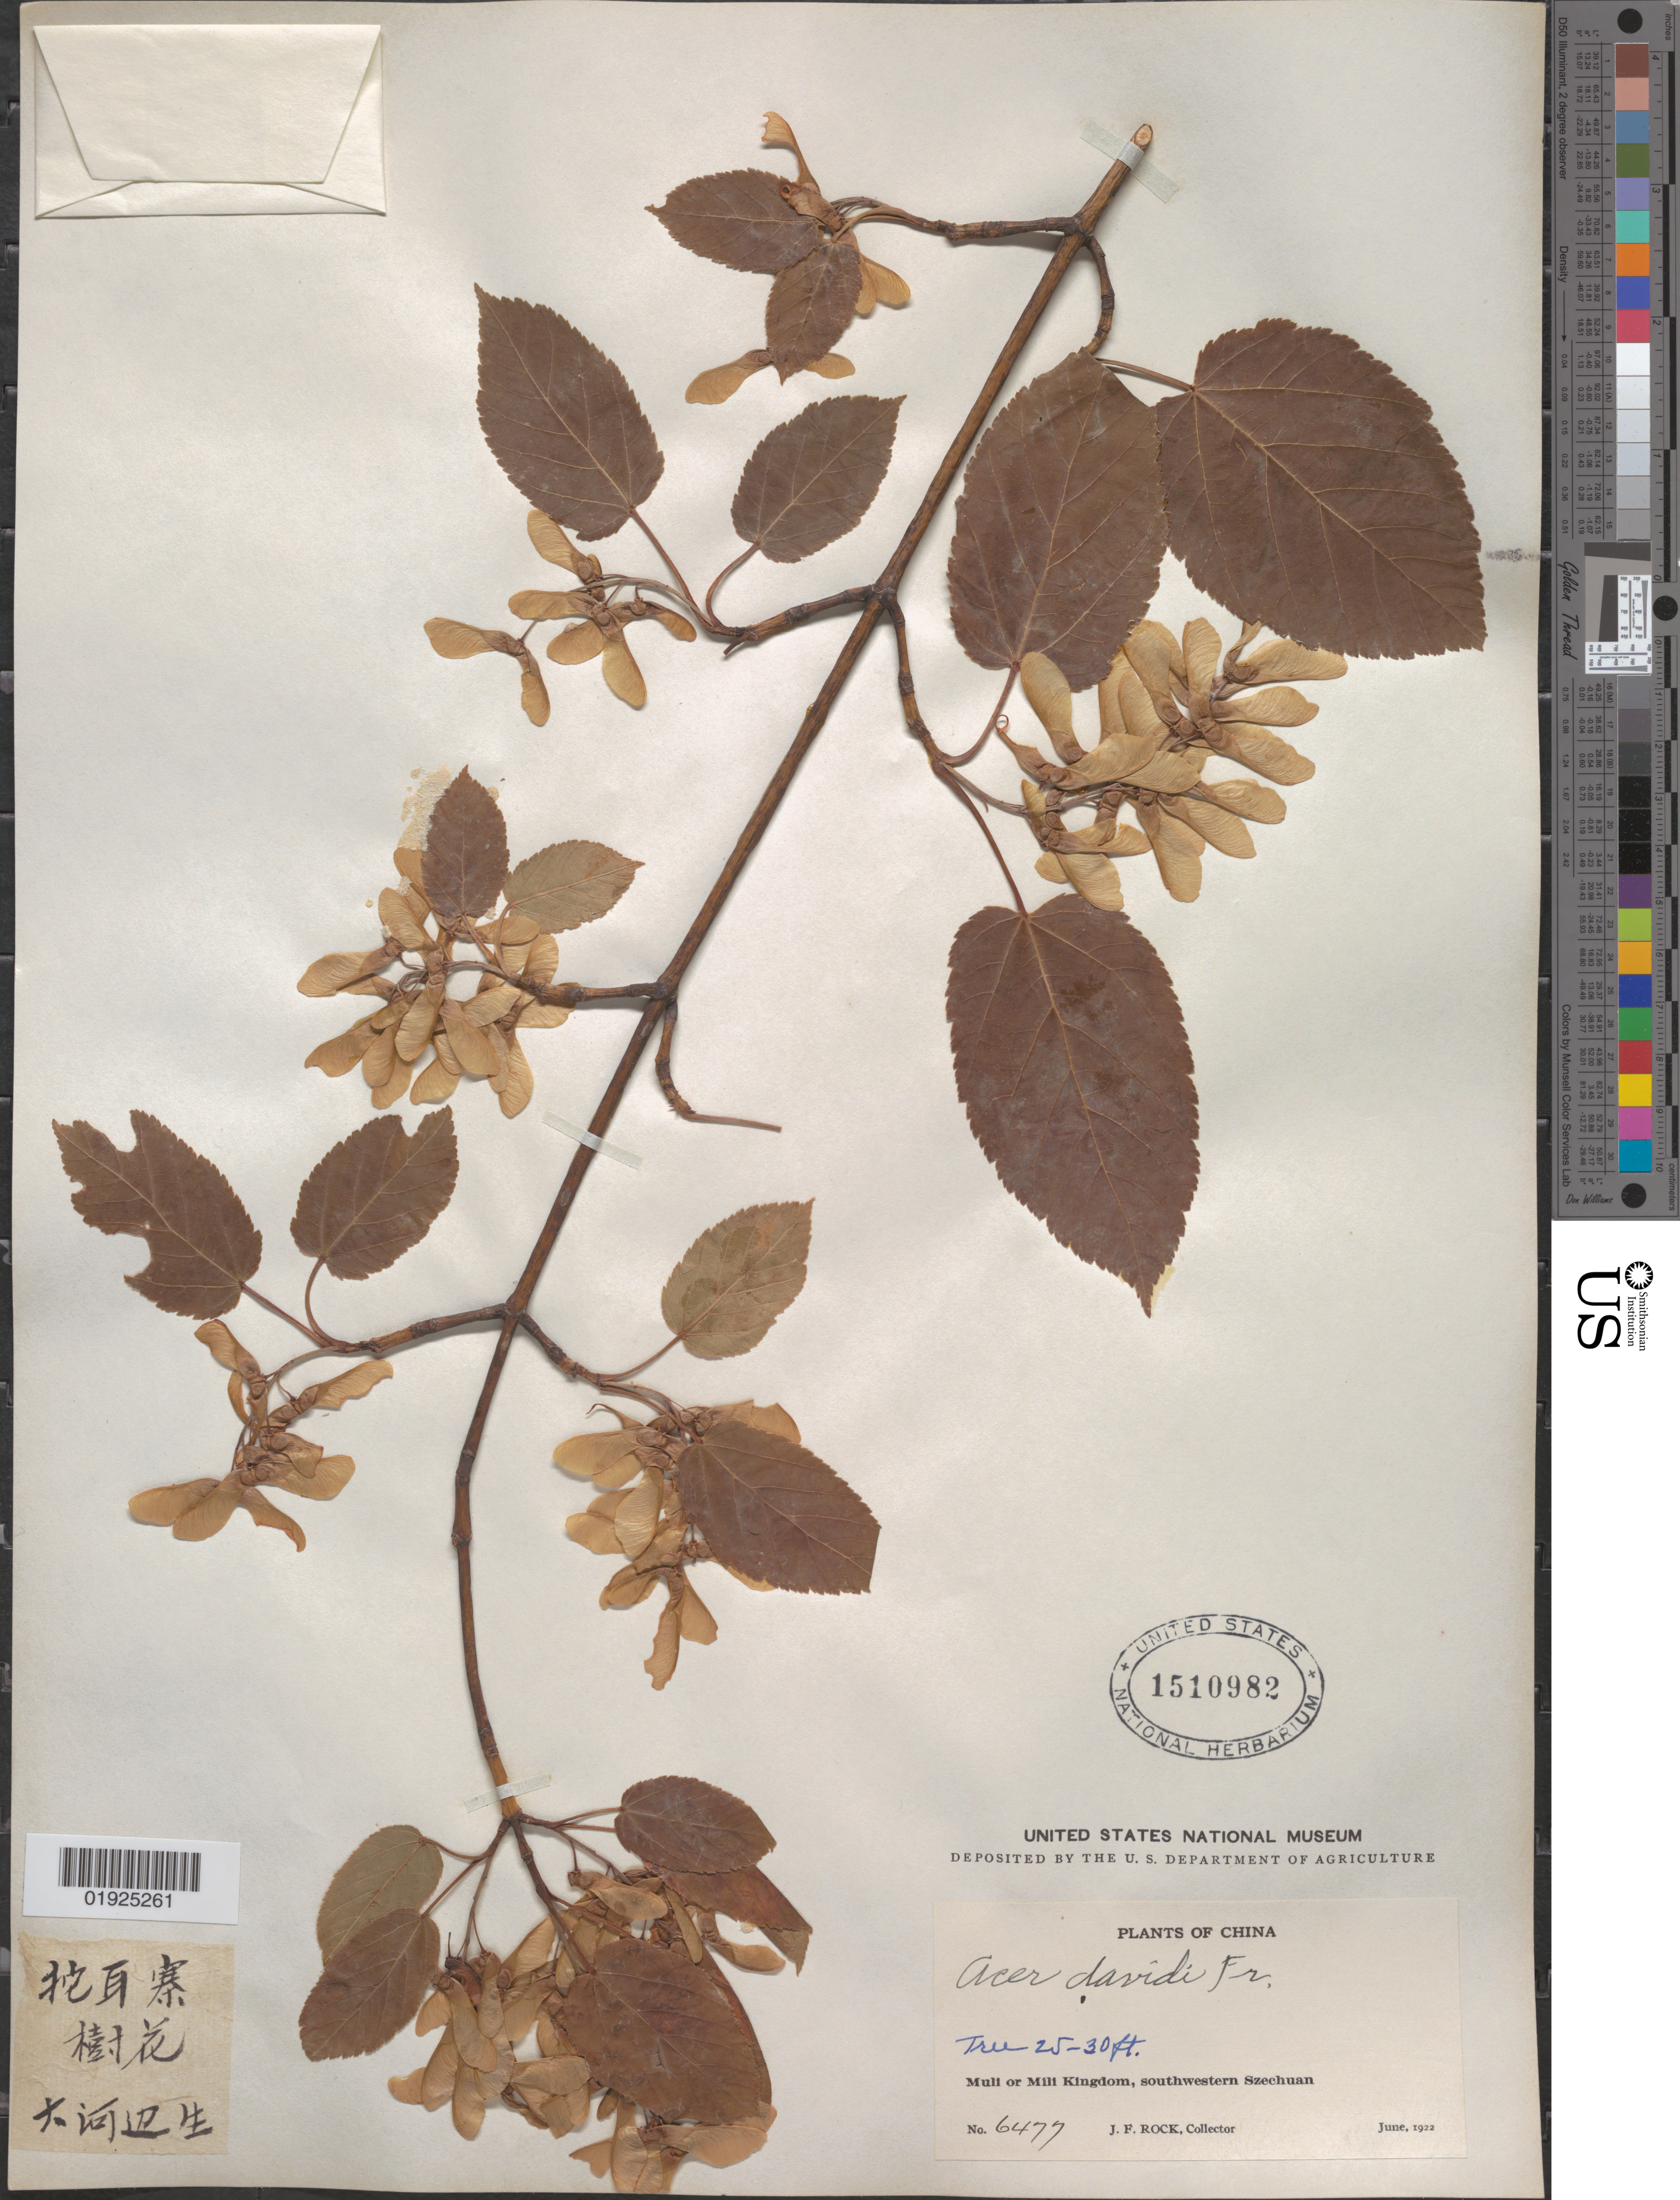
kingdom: Plantae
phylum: Tracheophyta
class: Magnoliopsida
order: Sapindales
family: Sapindaceae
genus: Acer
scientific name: Acer sikkimense subsp. davidii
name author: (Franch.) Wesm.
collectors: J. F. Rock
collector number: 6477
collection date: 1922-06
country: China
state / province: Sichuan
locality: Muli or Mili Kingdom, southwestern Szechuan [Sichuan]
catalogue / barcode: US 1510982